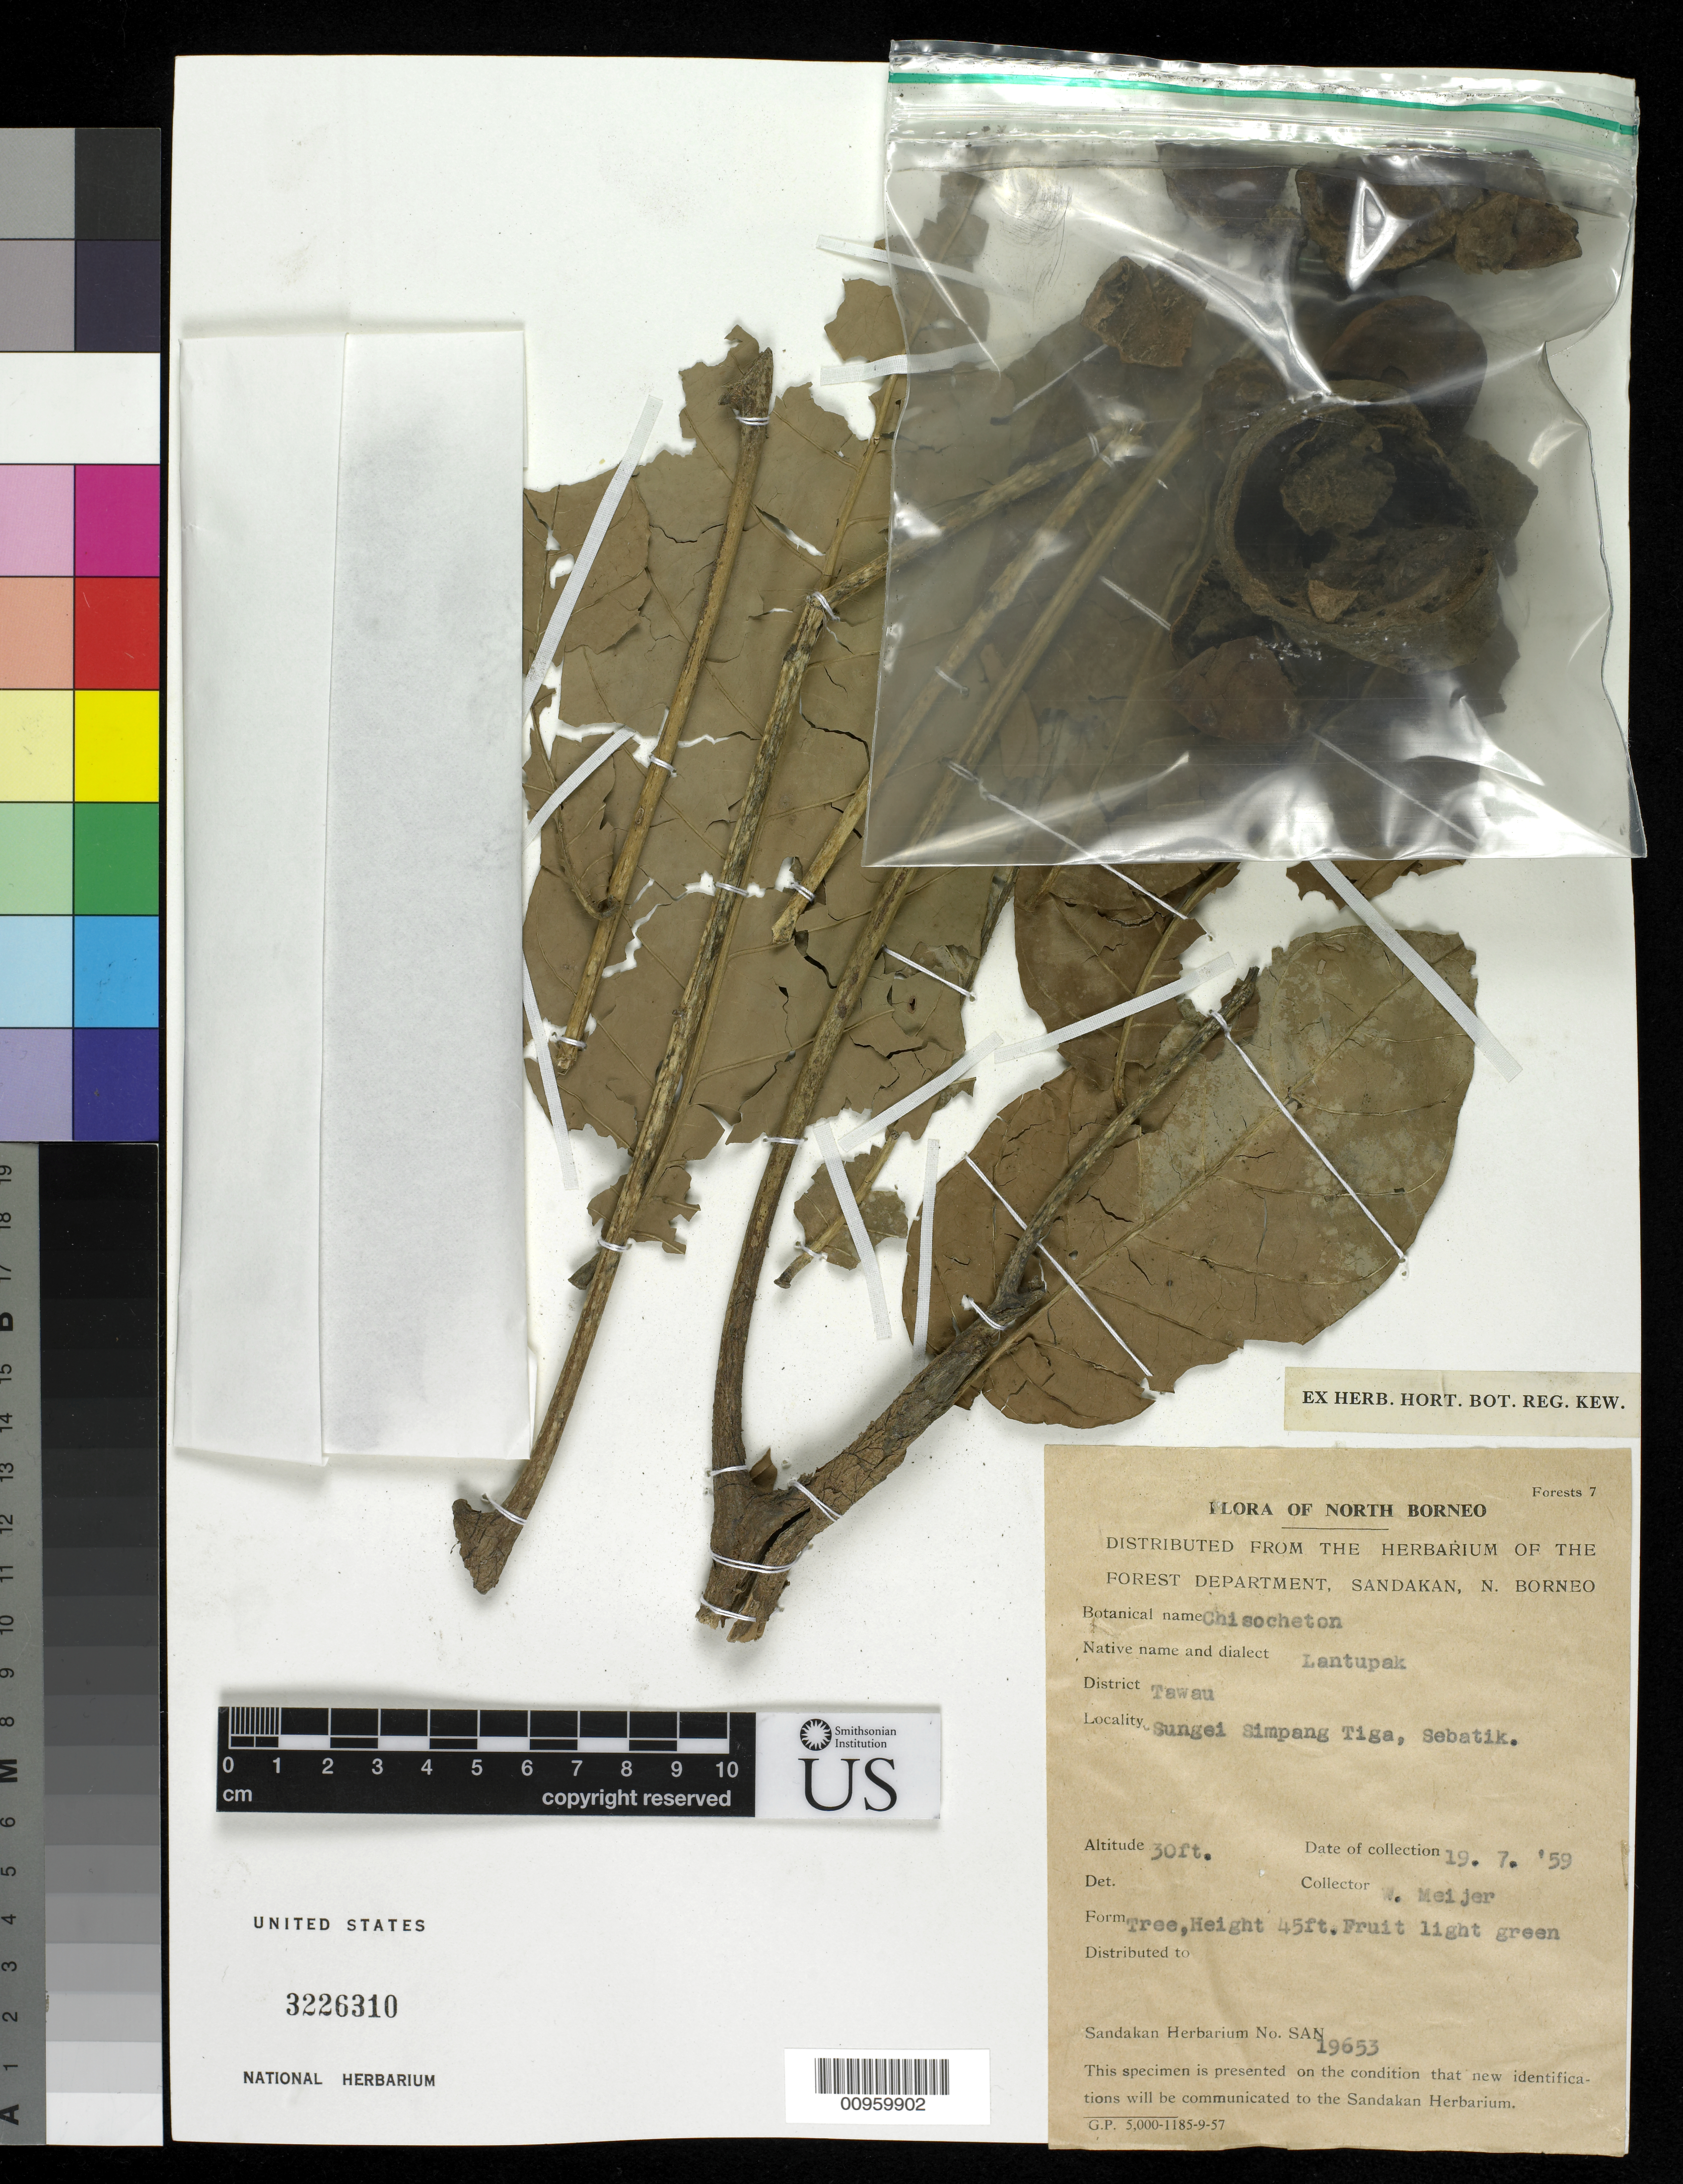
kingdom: Plantae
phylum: Tracheophyta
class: Magnoliopsida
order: Sapindales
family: Meliaceae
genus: Chisocheton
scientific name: Chisocheton sp.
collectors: W. Meijer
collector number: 19653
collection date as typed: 19 Jul 1959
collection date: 1959-07-19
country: Malaysia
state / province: Sabah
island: Sebatik I.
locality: Sungei, Simpang Tiga, Tawau district.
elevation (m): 9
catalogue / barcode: US 3226310